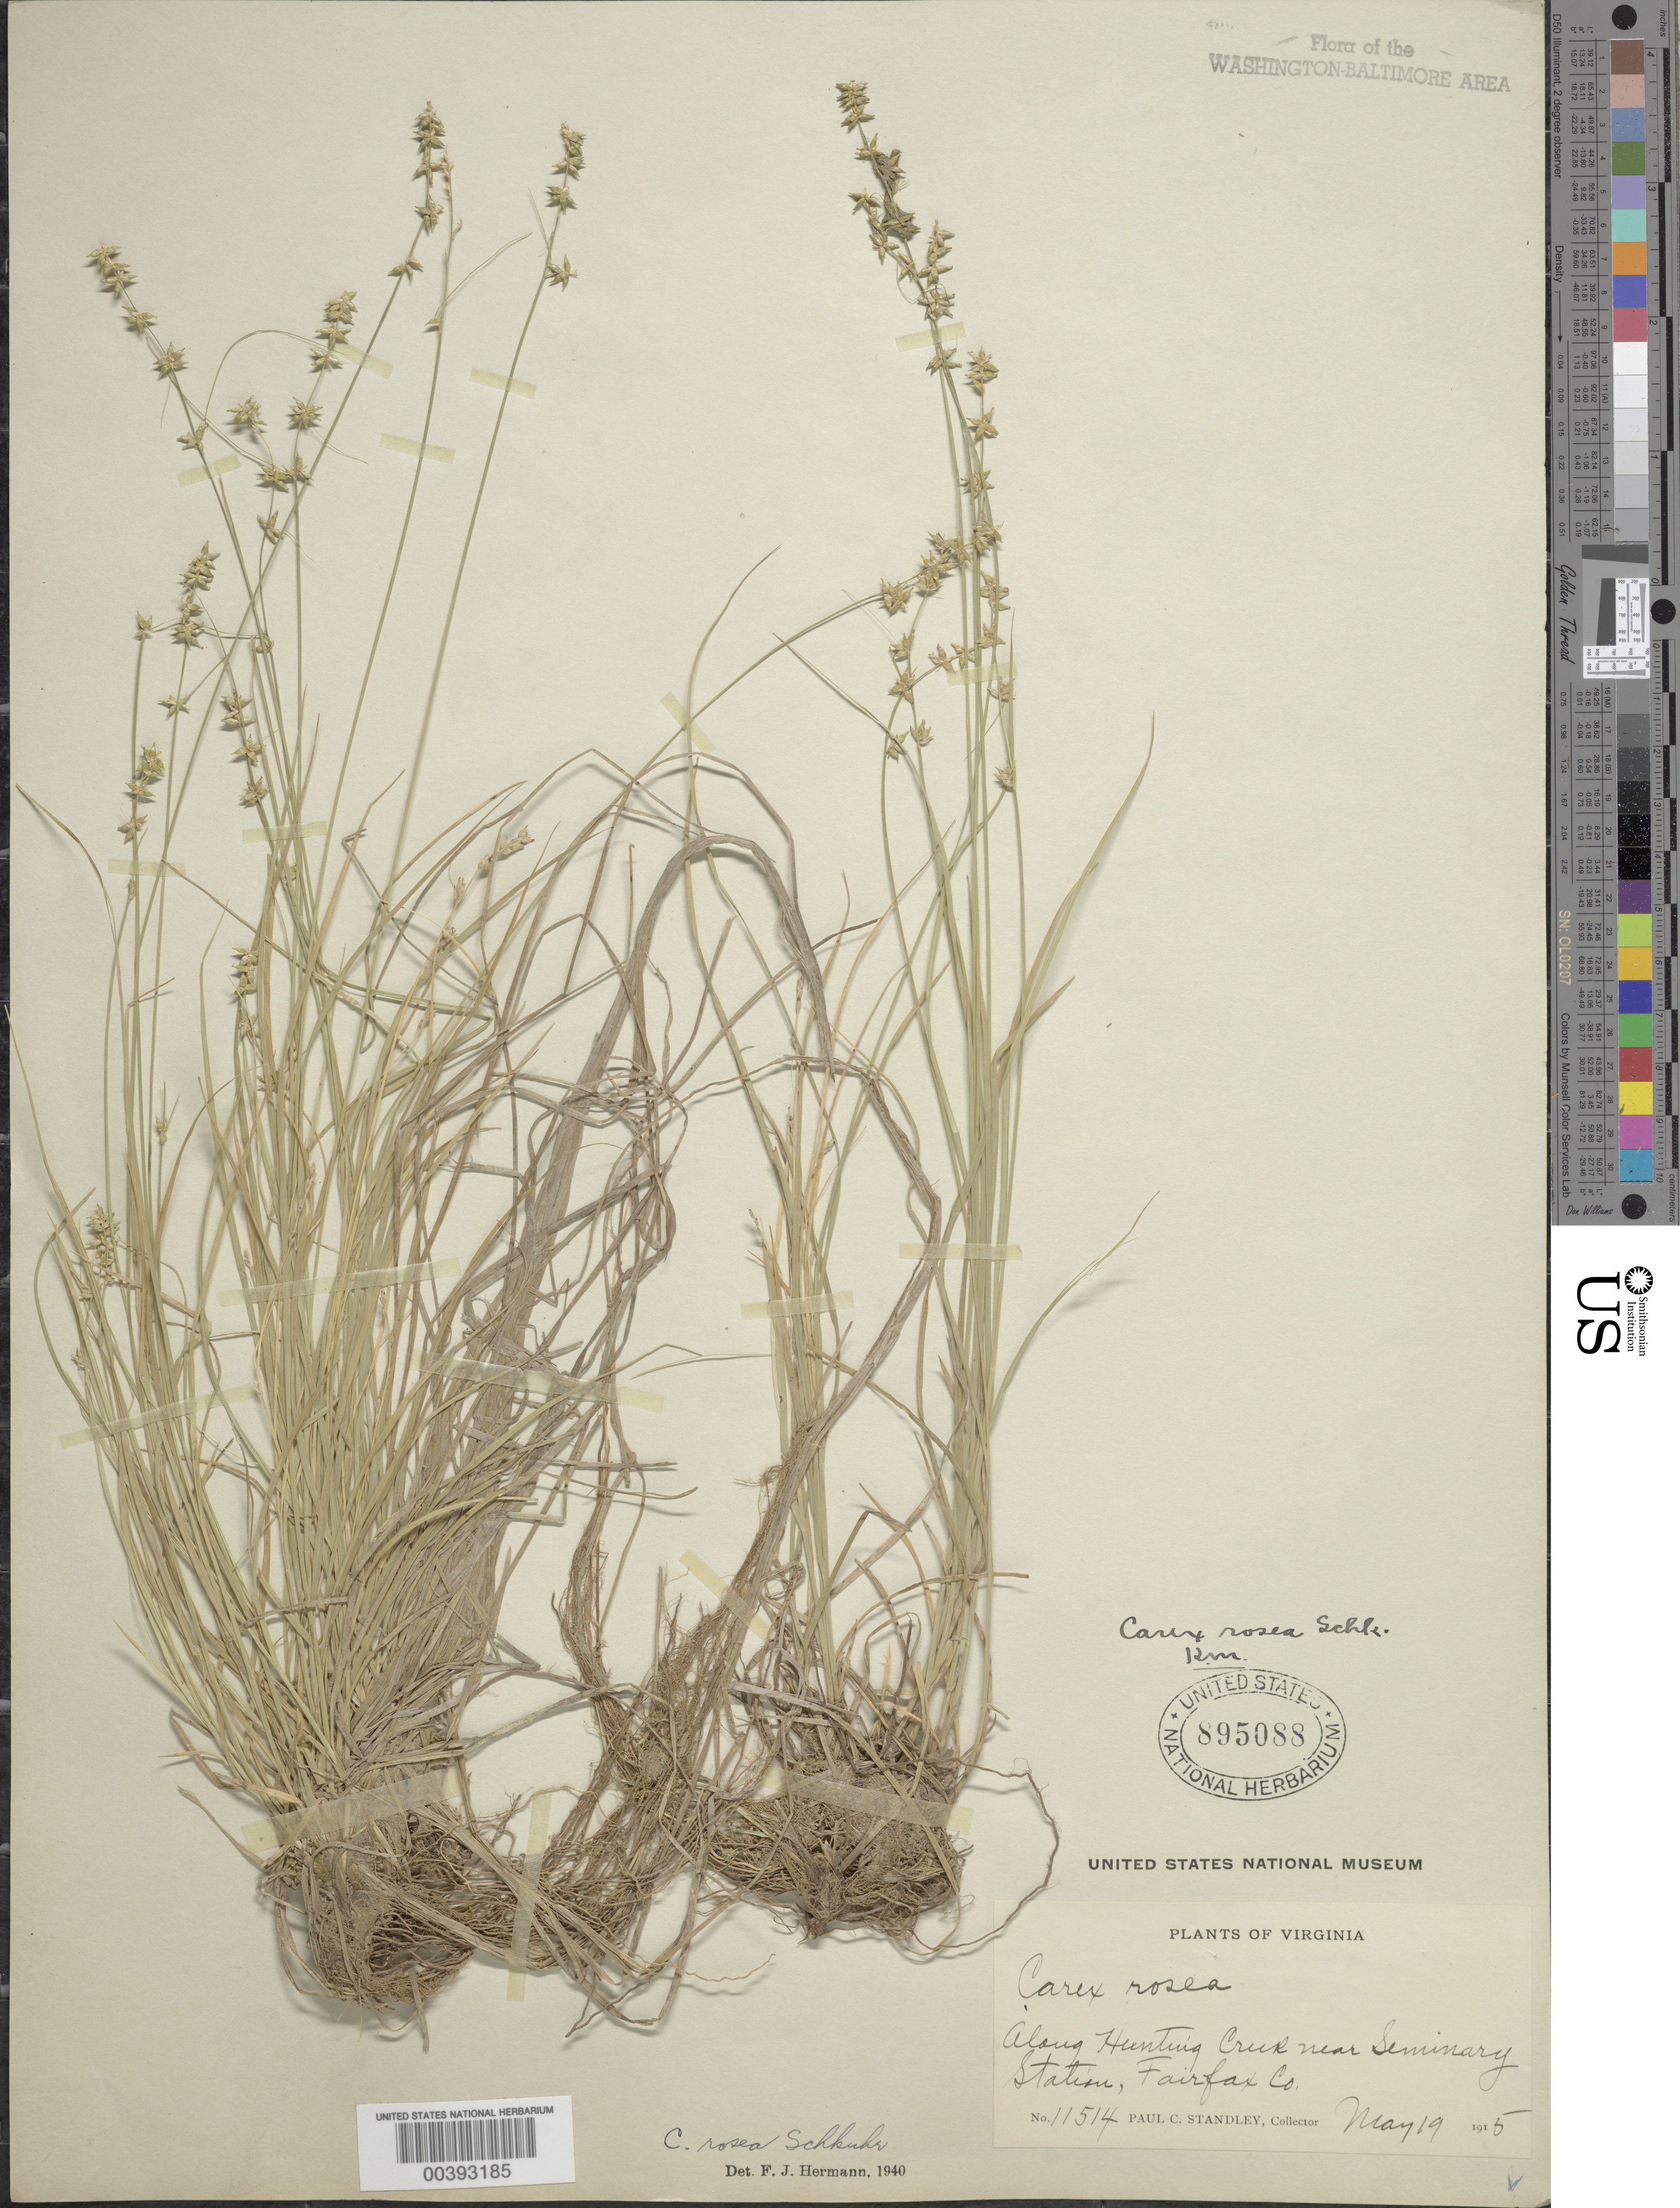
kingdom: Plantae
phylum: Tracheophyta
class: Liliopsida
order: Poales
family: Cyperaceae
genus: Carex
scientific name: Carex rosea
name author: Willd.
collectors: P. C. Standley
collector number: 11514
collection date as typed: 19 May 1915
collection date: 1915-05-19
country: United States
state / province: Virginia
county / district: Fairfax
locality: Hunting Creek near Seminary Station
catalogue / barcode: US 895088